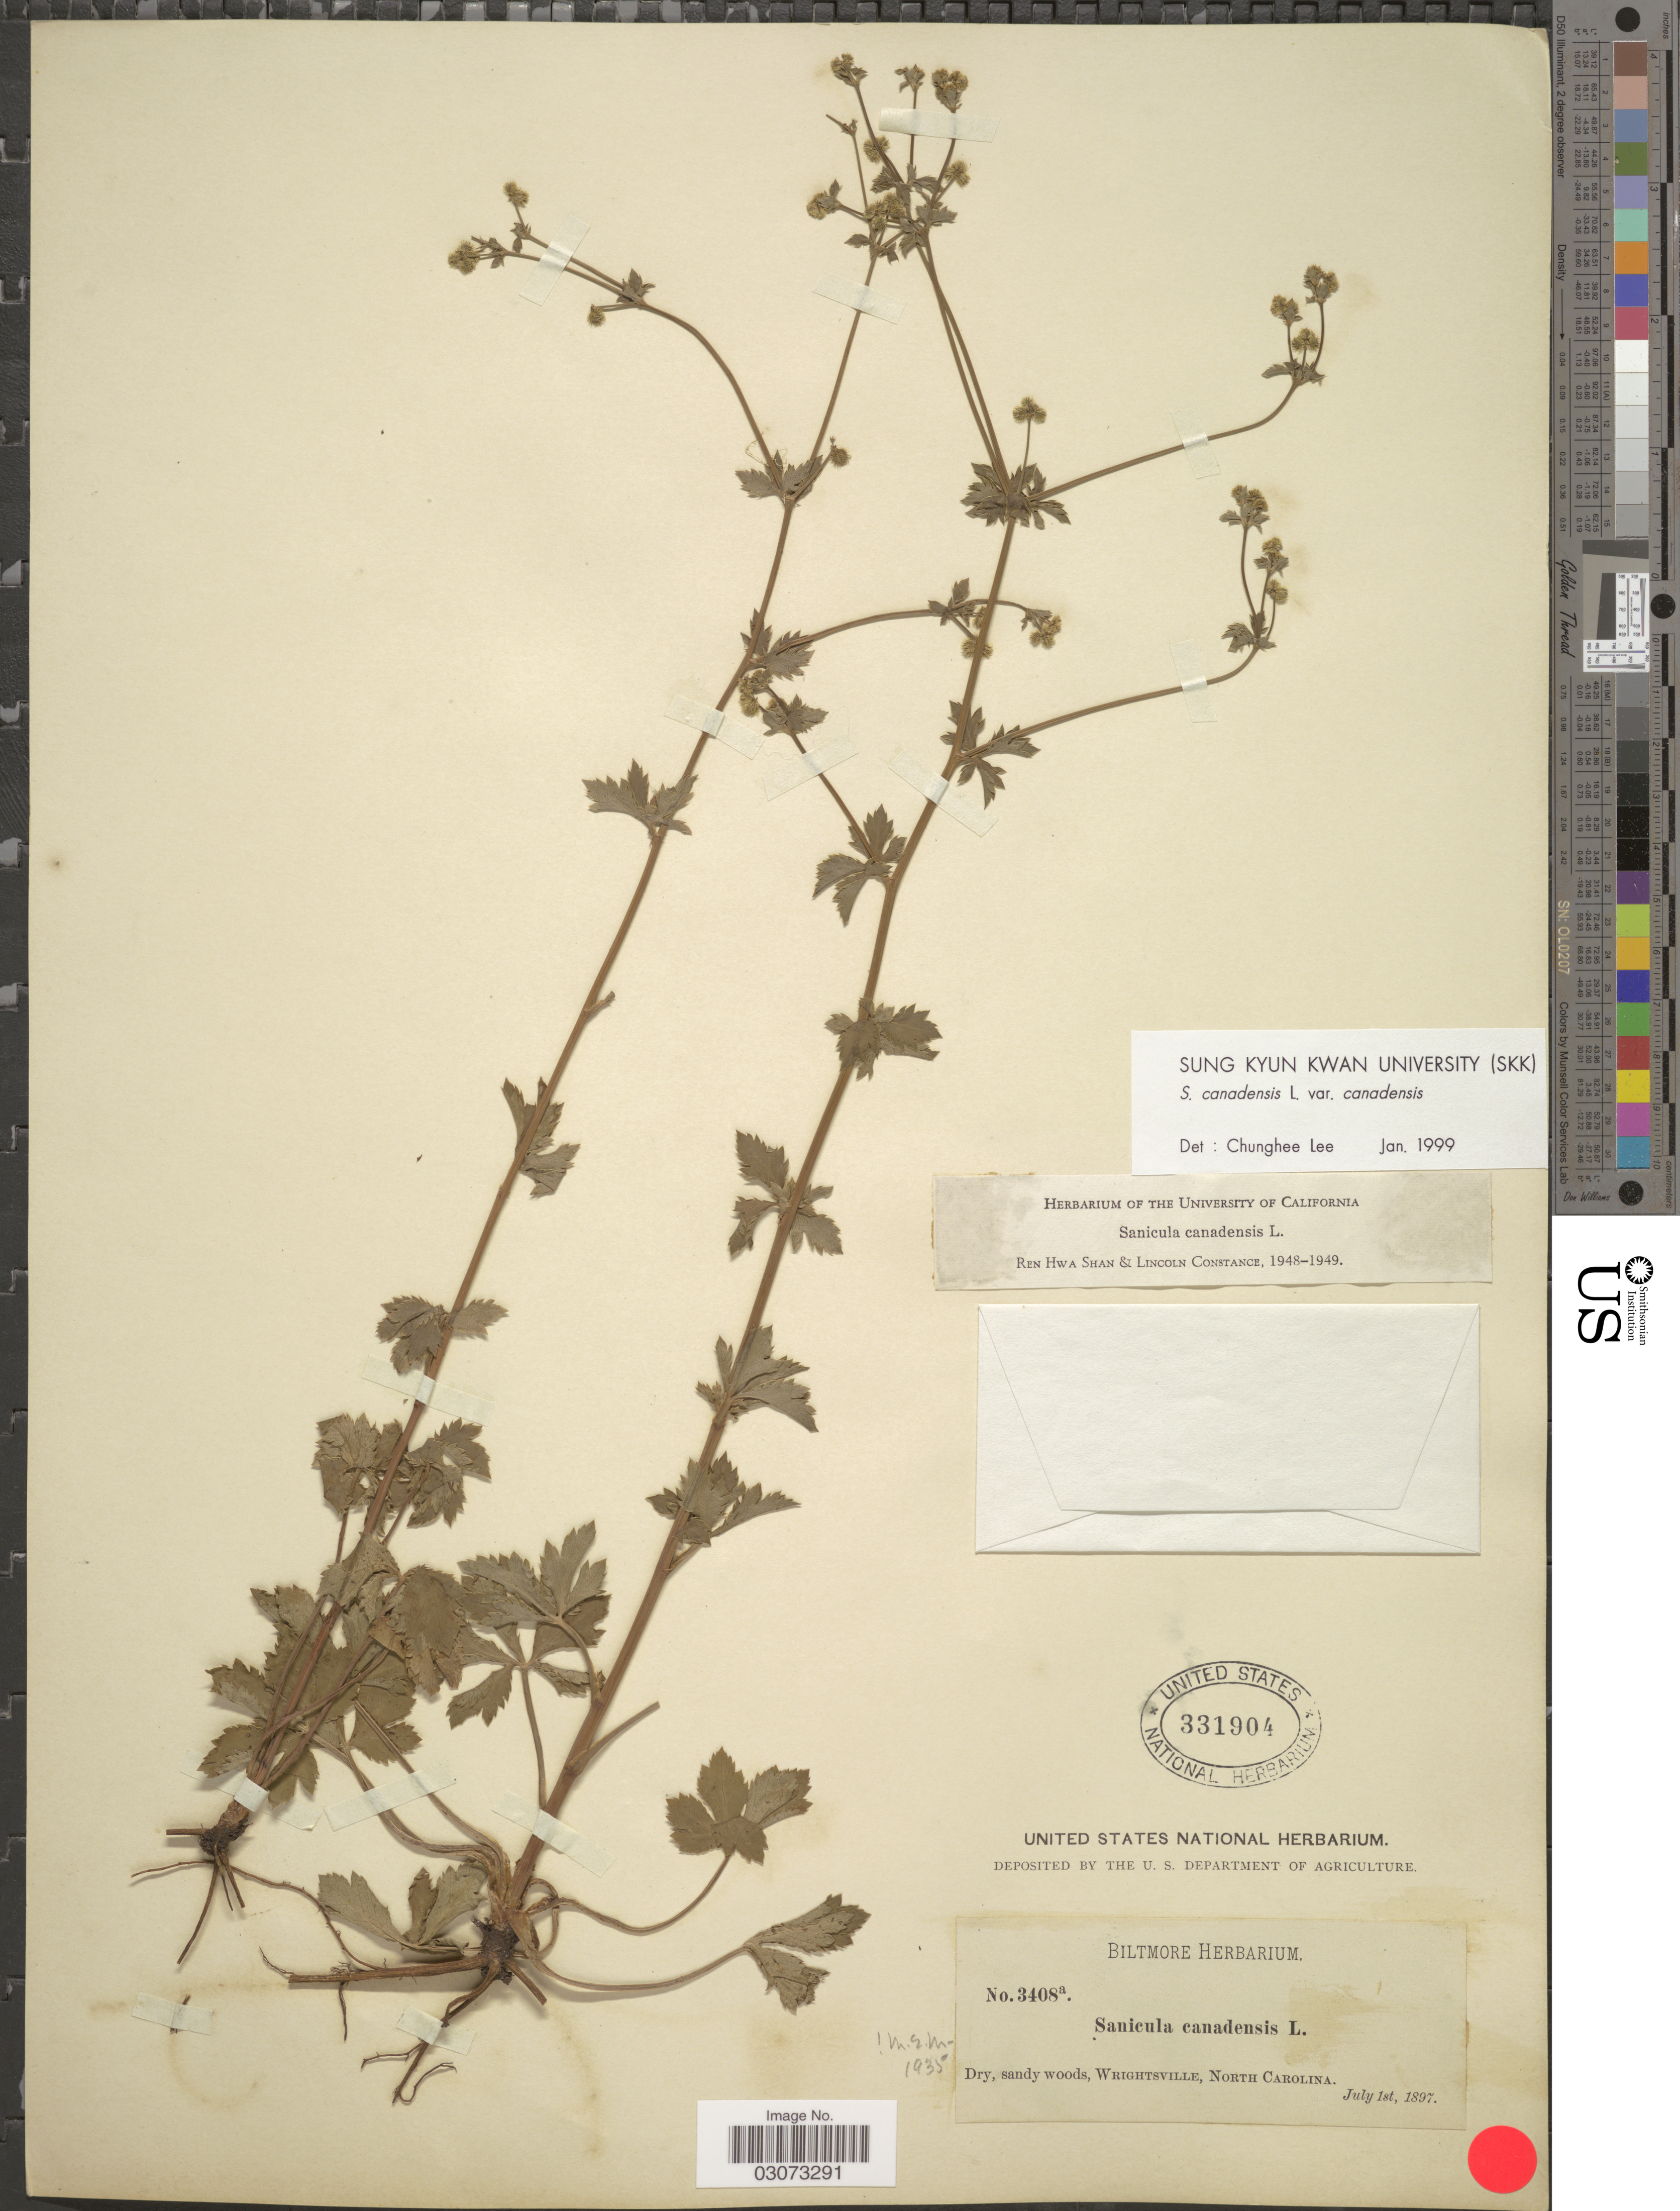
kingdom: Plantae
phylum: Tracheophyta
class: Magnoliopsida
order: Apiales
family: Apiaceae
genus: Sanicula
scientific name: Sanicula canadensis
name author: L.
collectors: ex herb. Biltmore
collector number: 3408a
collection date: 1897-07-01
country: United States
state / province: North Carolina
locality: Dry, sandy woods, Wrightsville.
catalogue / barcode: US 331904